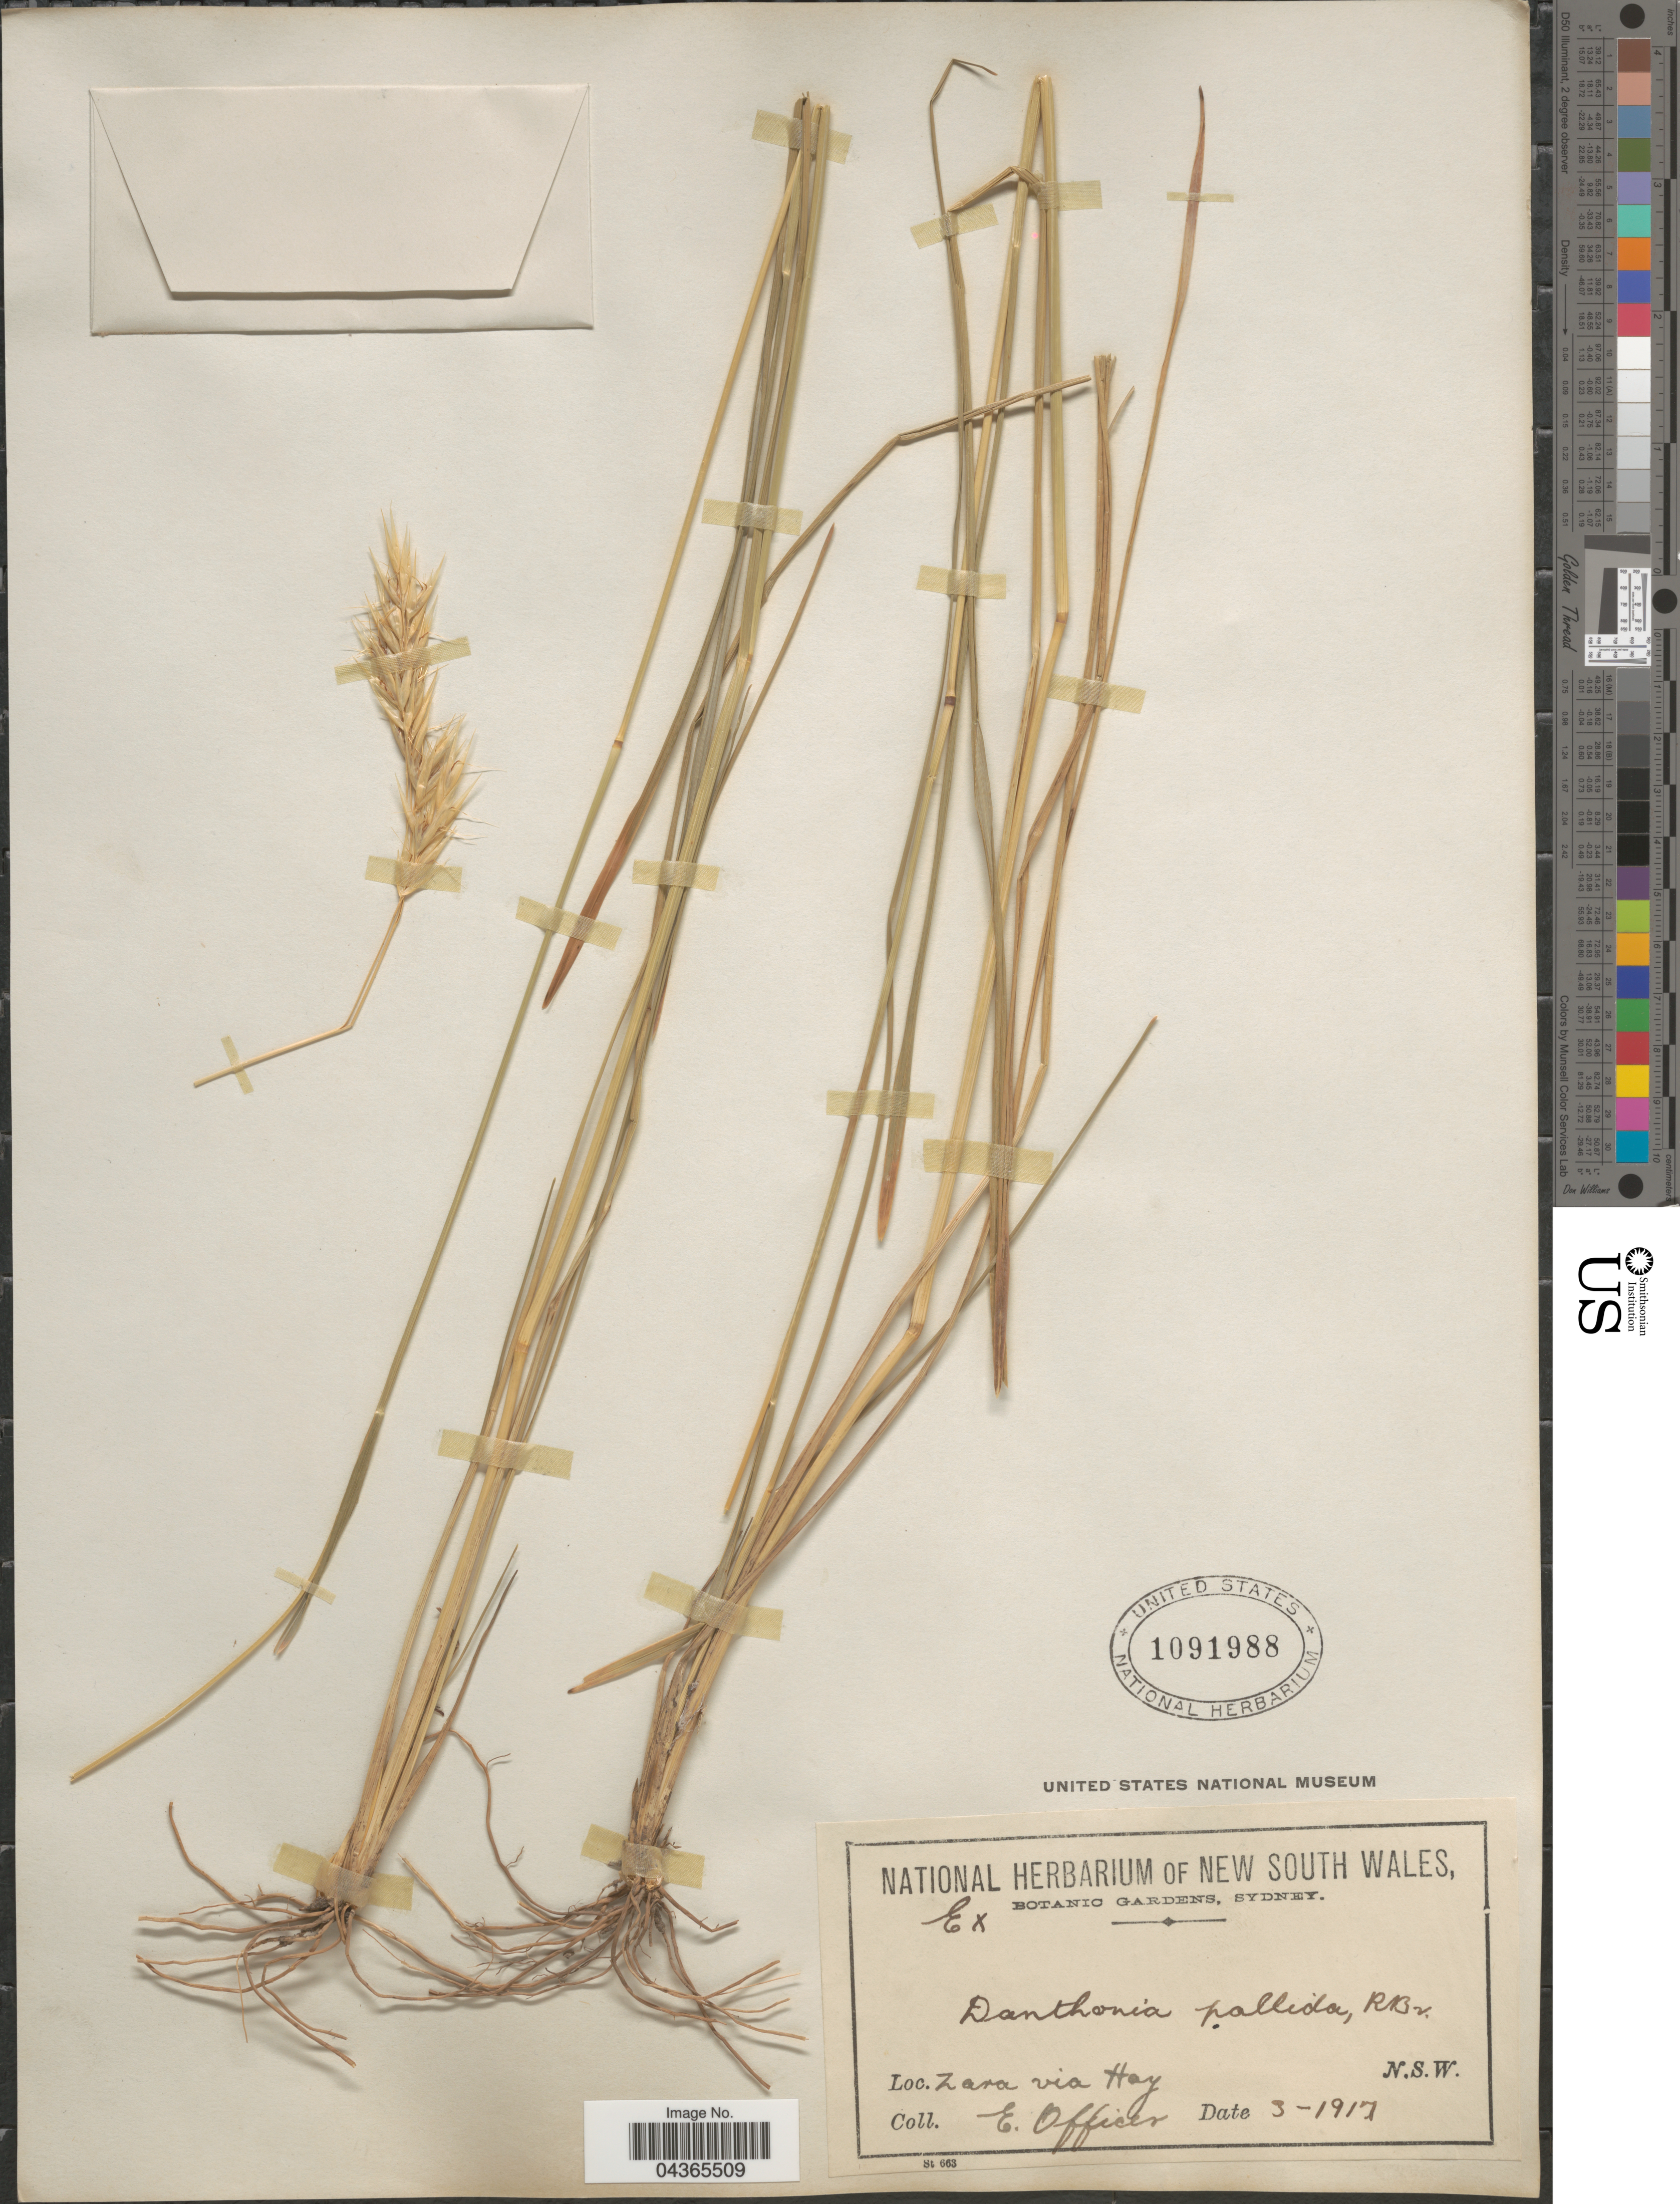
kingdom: Plantae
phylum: Tracheophyta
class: Liliopsida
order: Poales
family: Poaceae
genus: Rytidosperma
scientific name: Rytidosperma pallidum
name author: (R. Br.) A.M. Humphreys & H.P. Linder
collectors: E. Officer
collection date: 1917-03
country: Australia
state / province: New South Wales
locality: Zara via Hay.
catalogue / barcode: US 1091988